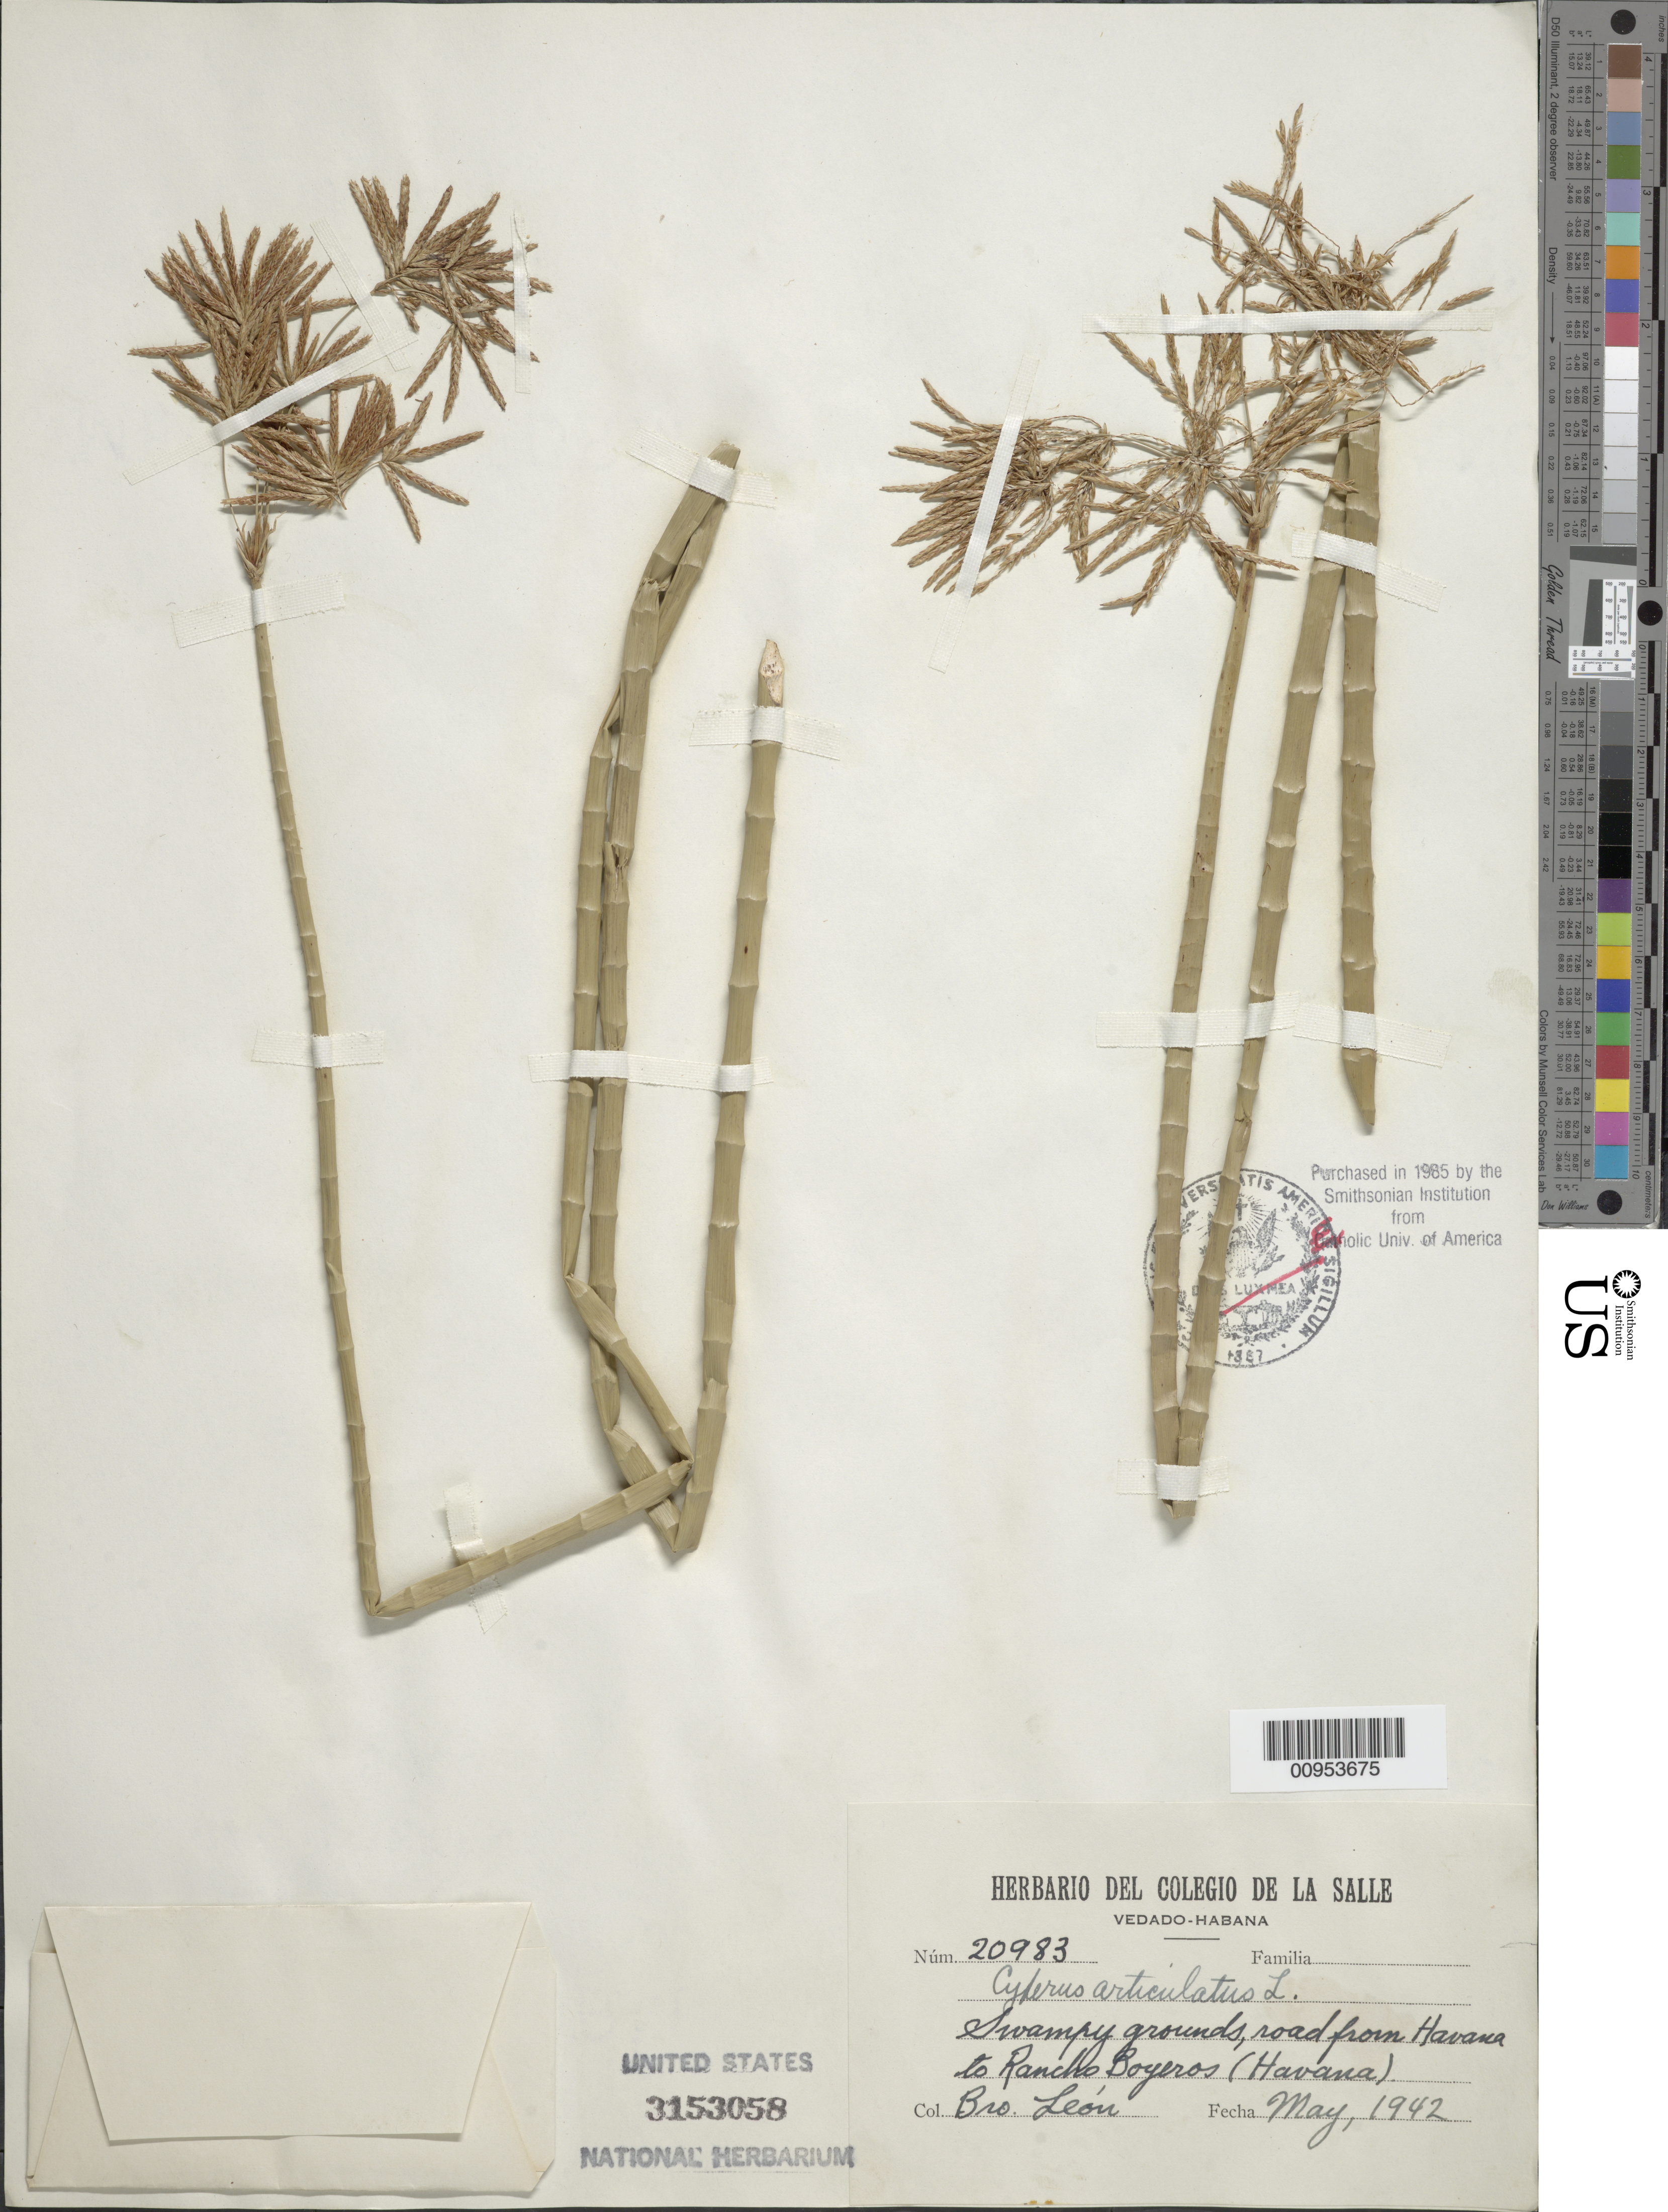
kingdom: Plantae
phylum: Tracheophyta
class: Liliopsida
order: Poales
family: Cyperaceae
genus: Cyperus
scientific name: Cyperus articulatus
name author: L.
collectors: Bro. León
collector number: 20983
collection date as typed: May 1942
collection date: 1942-05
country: Cuba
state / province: La Habana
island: Cuba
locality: Road from Havana to Rancho Boyeros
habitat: Swampy grounds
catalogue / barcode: US 3153058